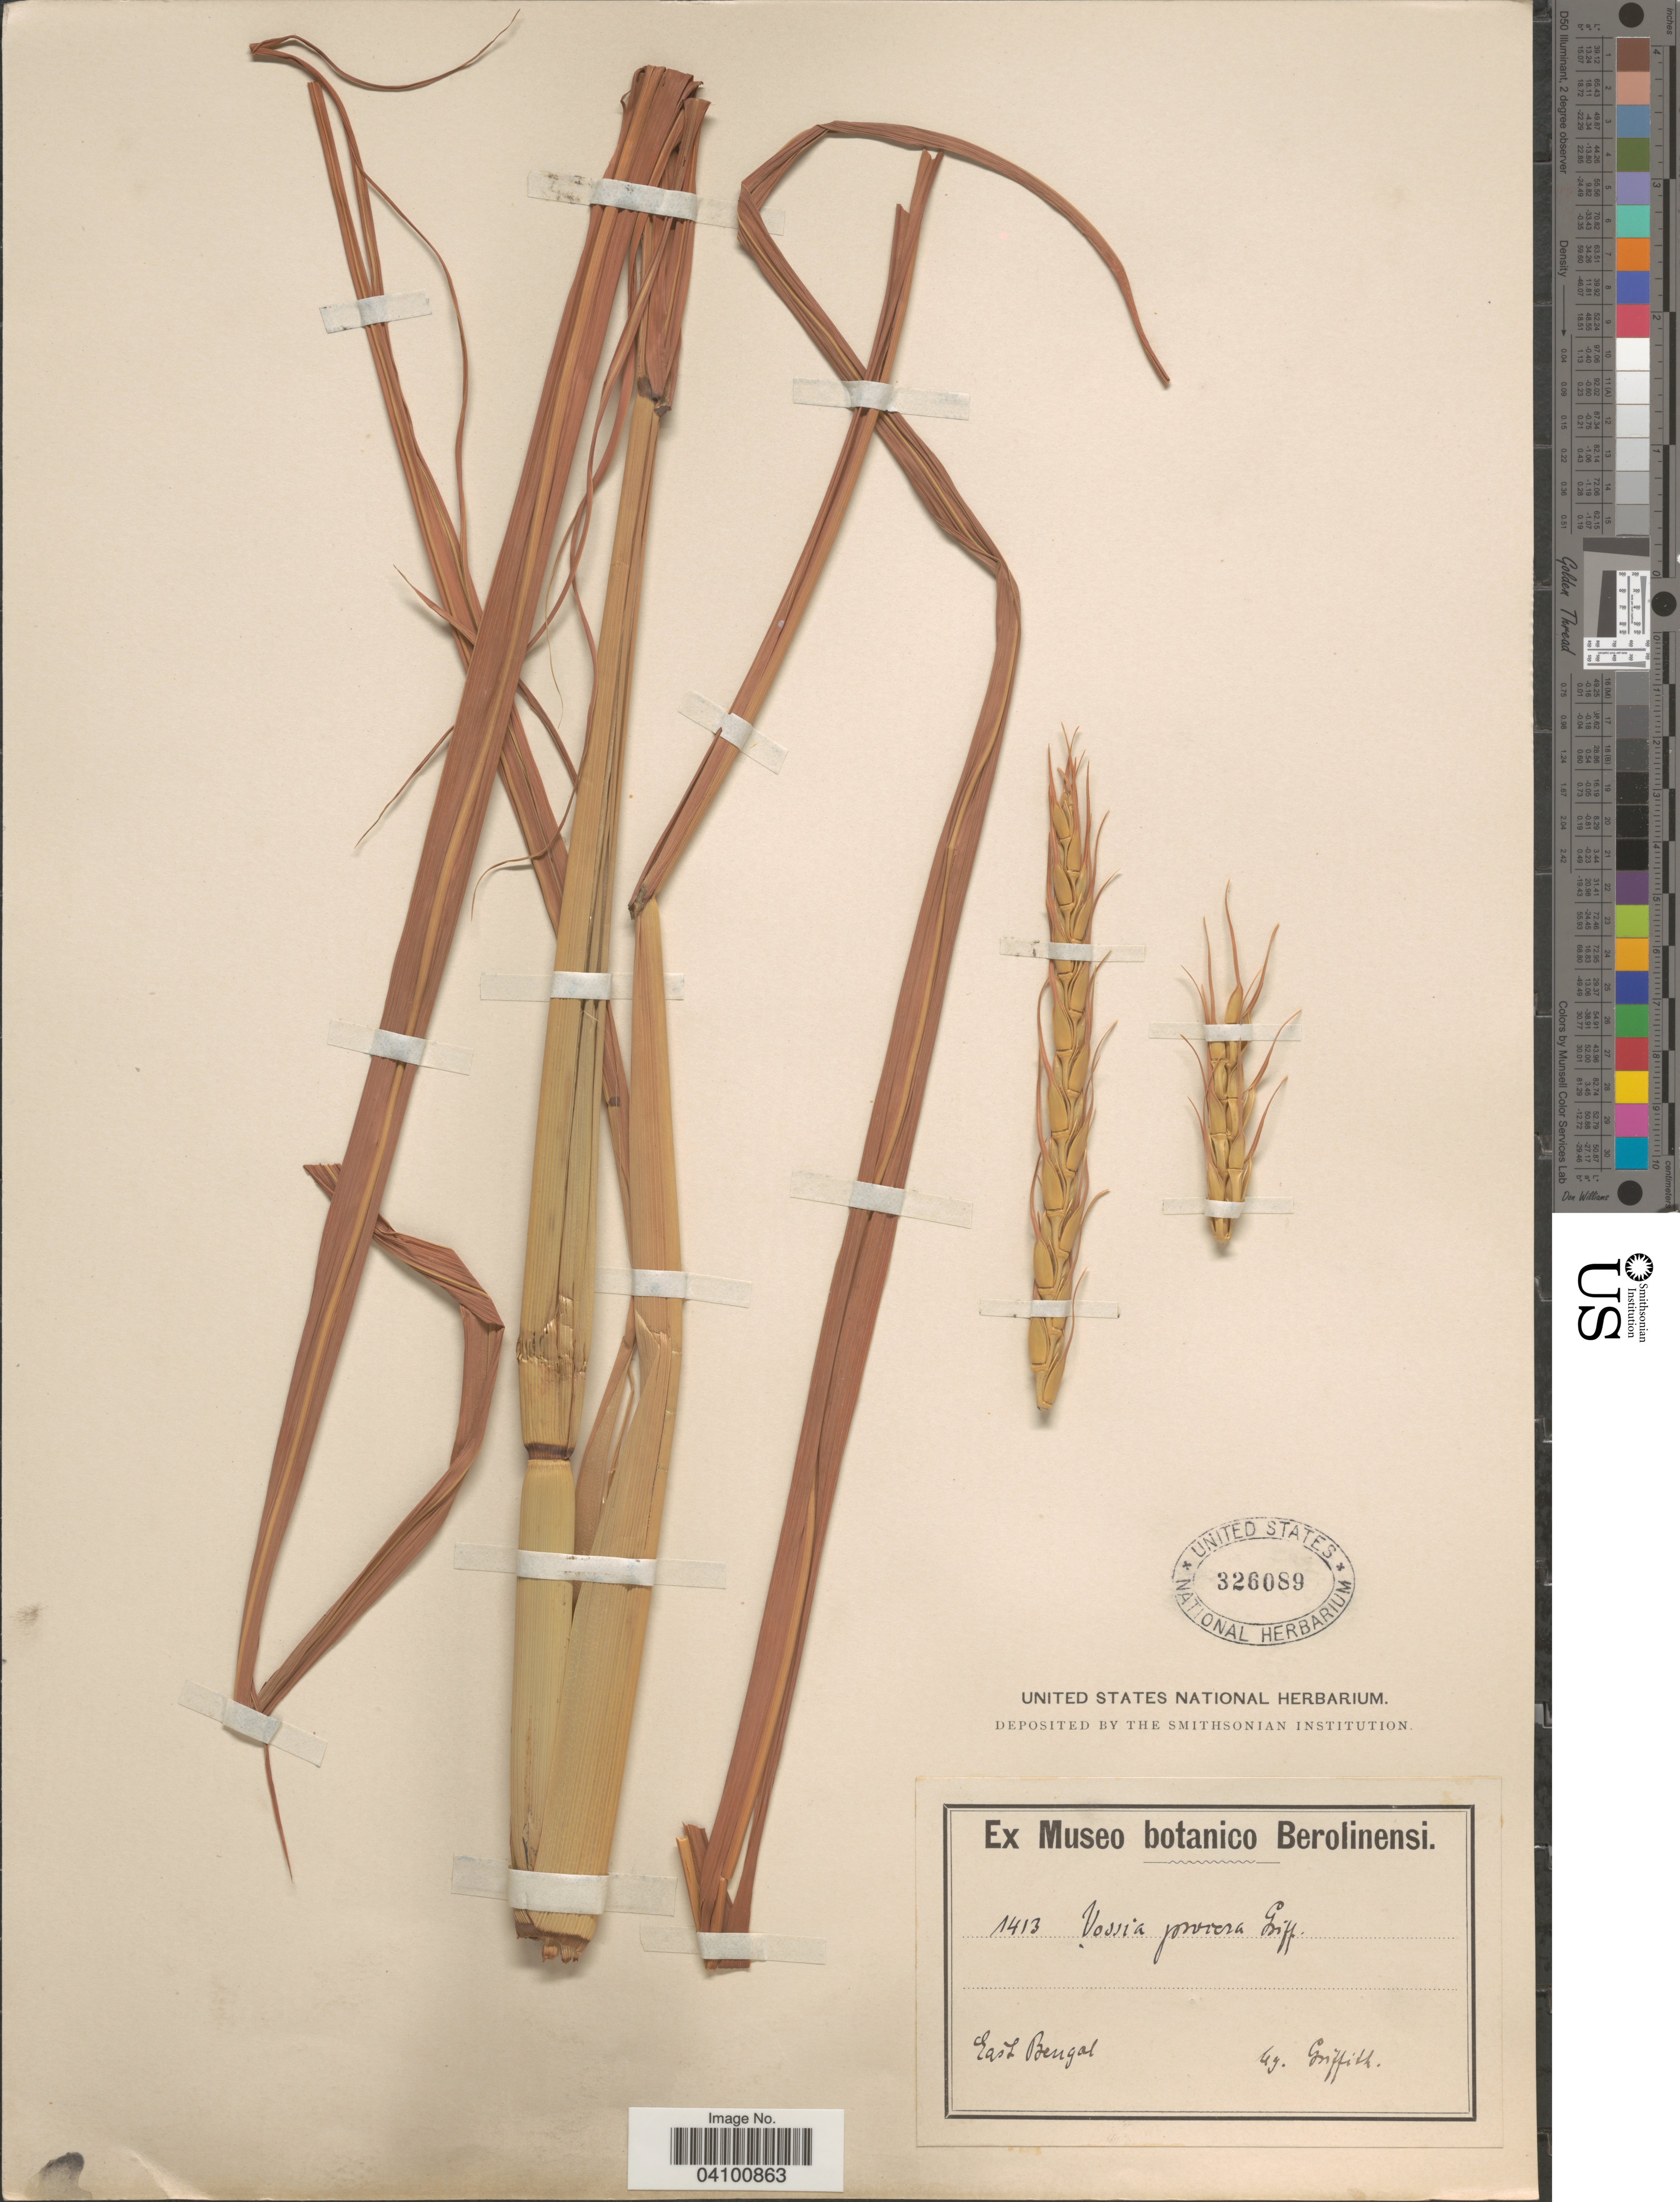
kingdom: Plantae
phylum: Tracheophyta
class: Liliopsida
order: Poales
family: Poaceae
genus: Vossia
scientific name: Vossia cuspidata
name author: Baill.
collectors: -. Griffith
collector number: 1413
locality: East Bengal.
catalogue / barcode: US 326089